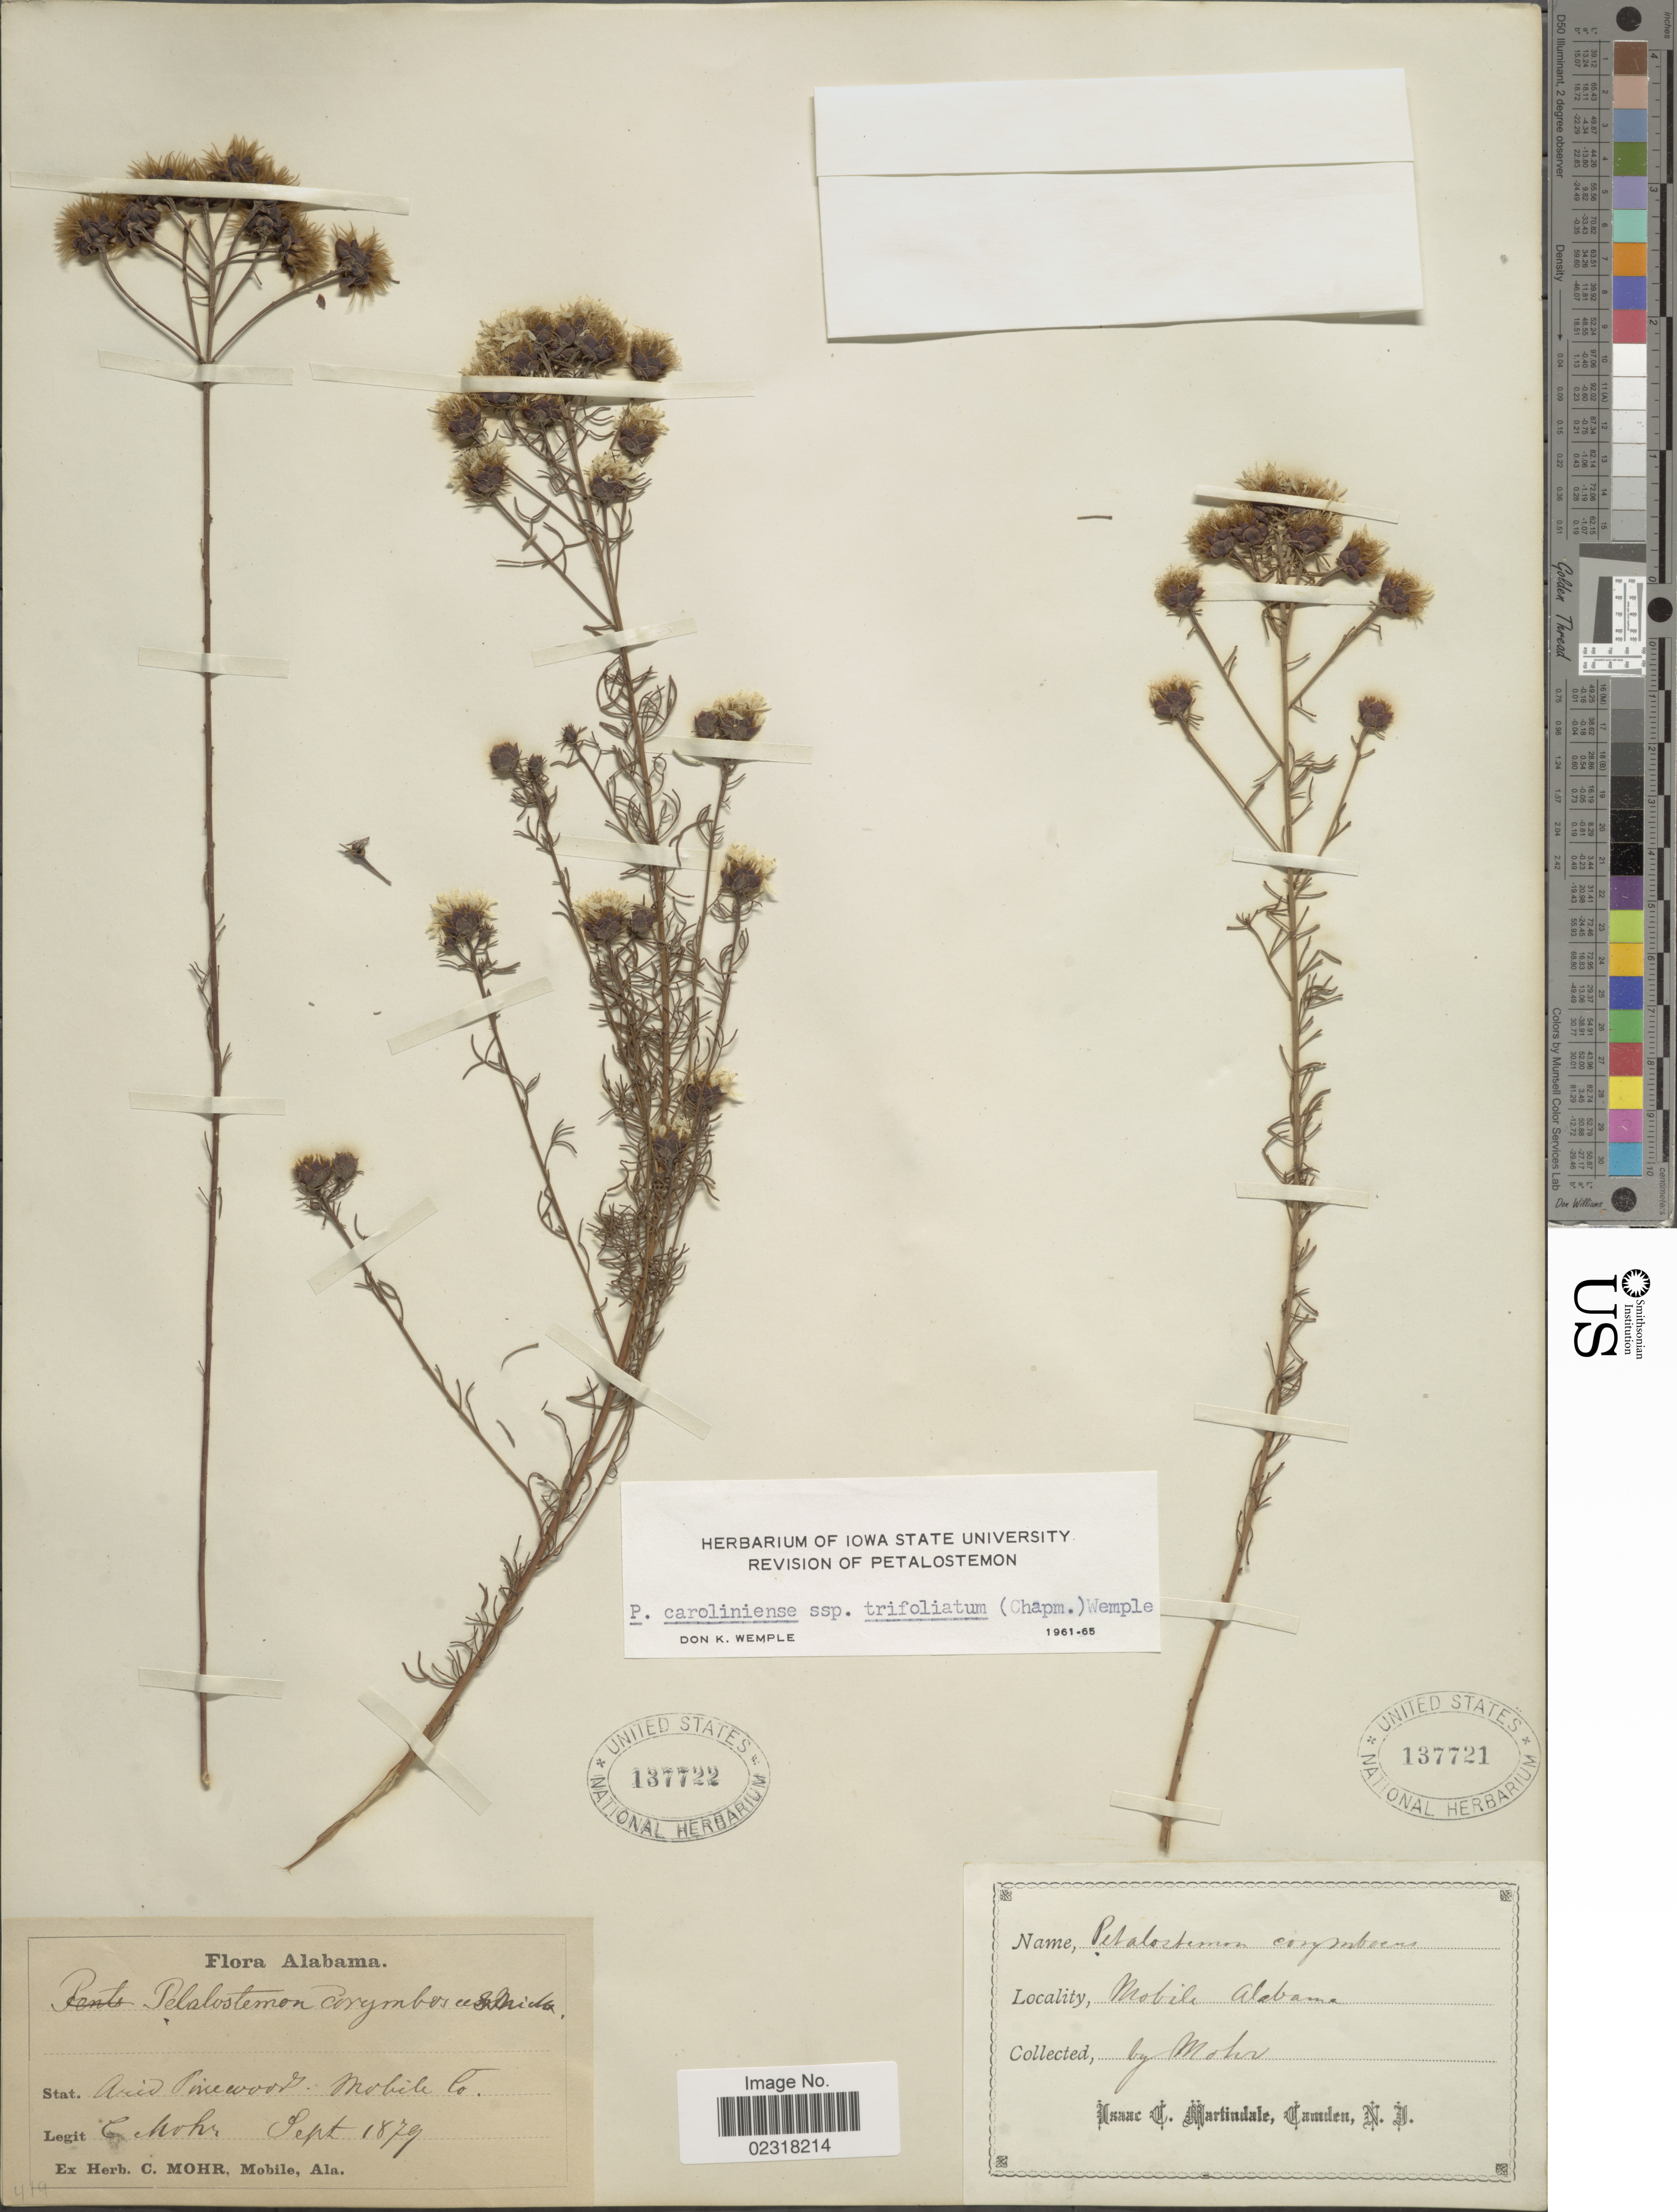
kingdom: Plantae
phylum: Tracheophyta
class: Magnoliopsida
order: Fabales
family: Fabaceae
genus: Dalea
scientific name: Dalea pinnata var. trifoliata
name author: (Chapman) Barneby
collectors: C. T. Mohr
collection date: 1879-09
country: United States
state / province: Alabama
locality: Arid Pinewoods, Mobile Co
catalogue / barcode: US 137722-2